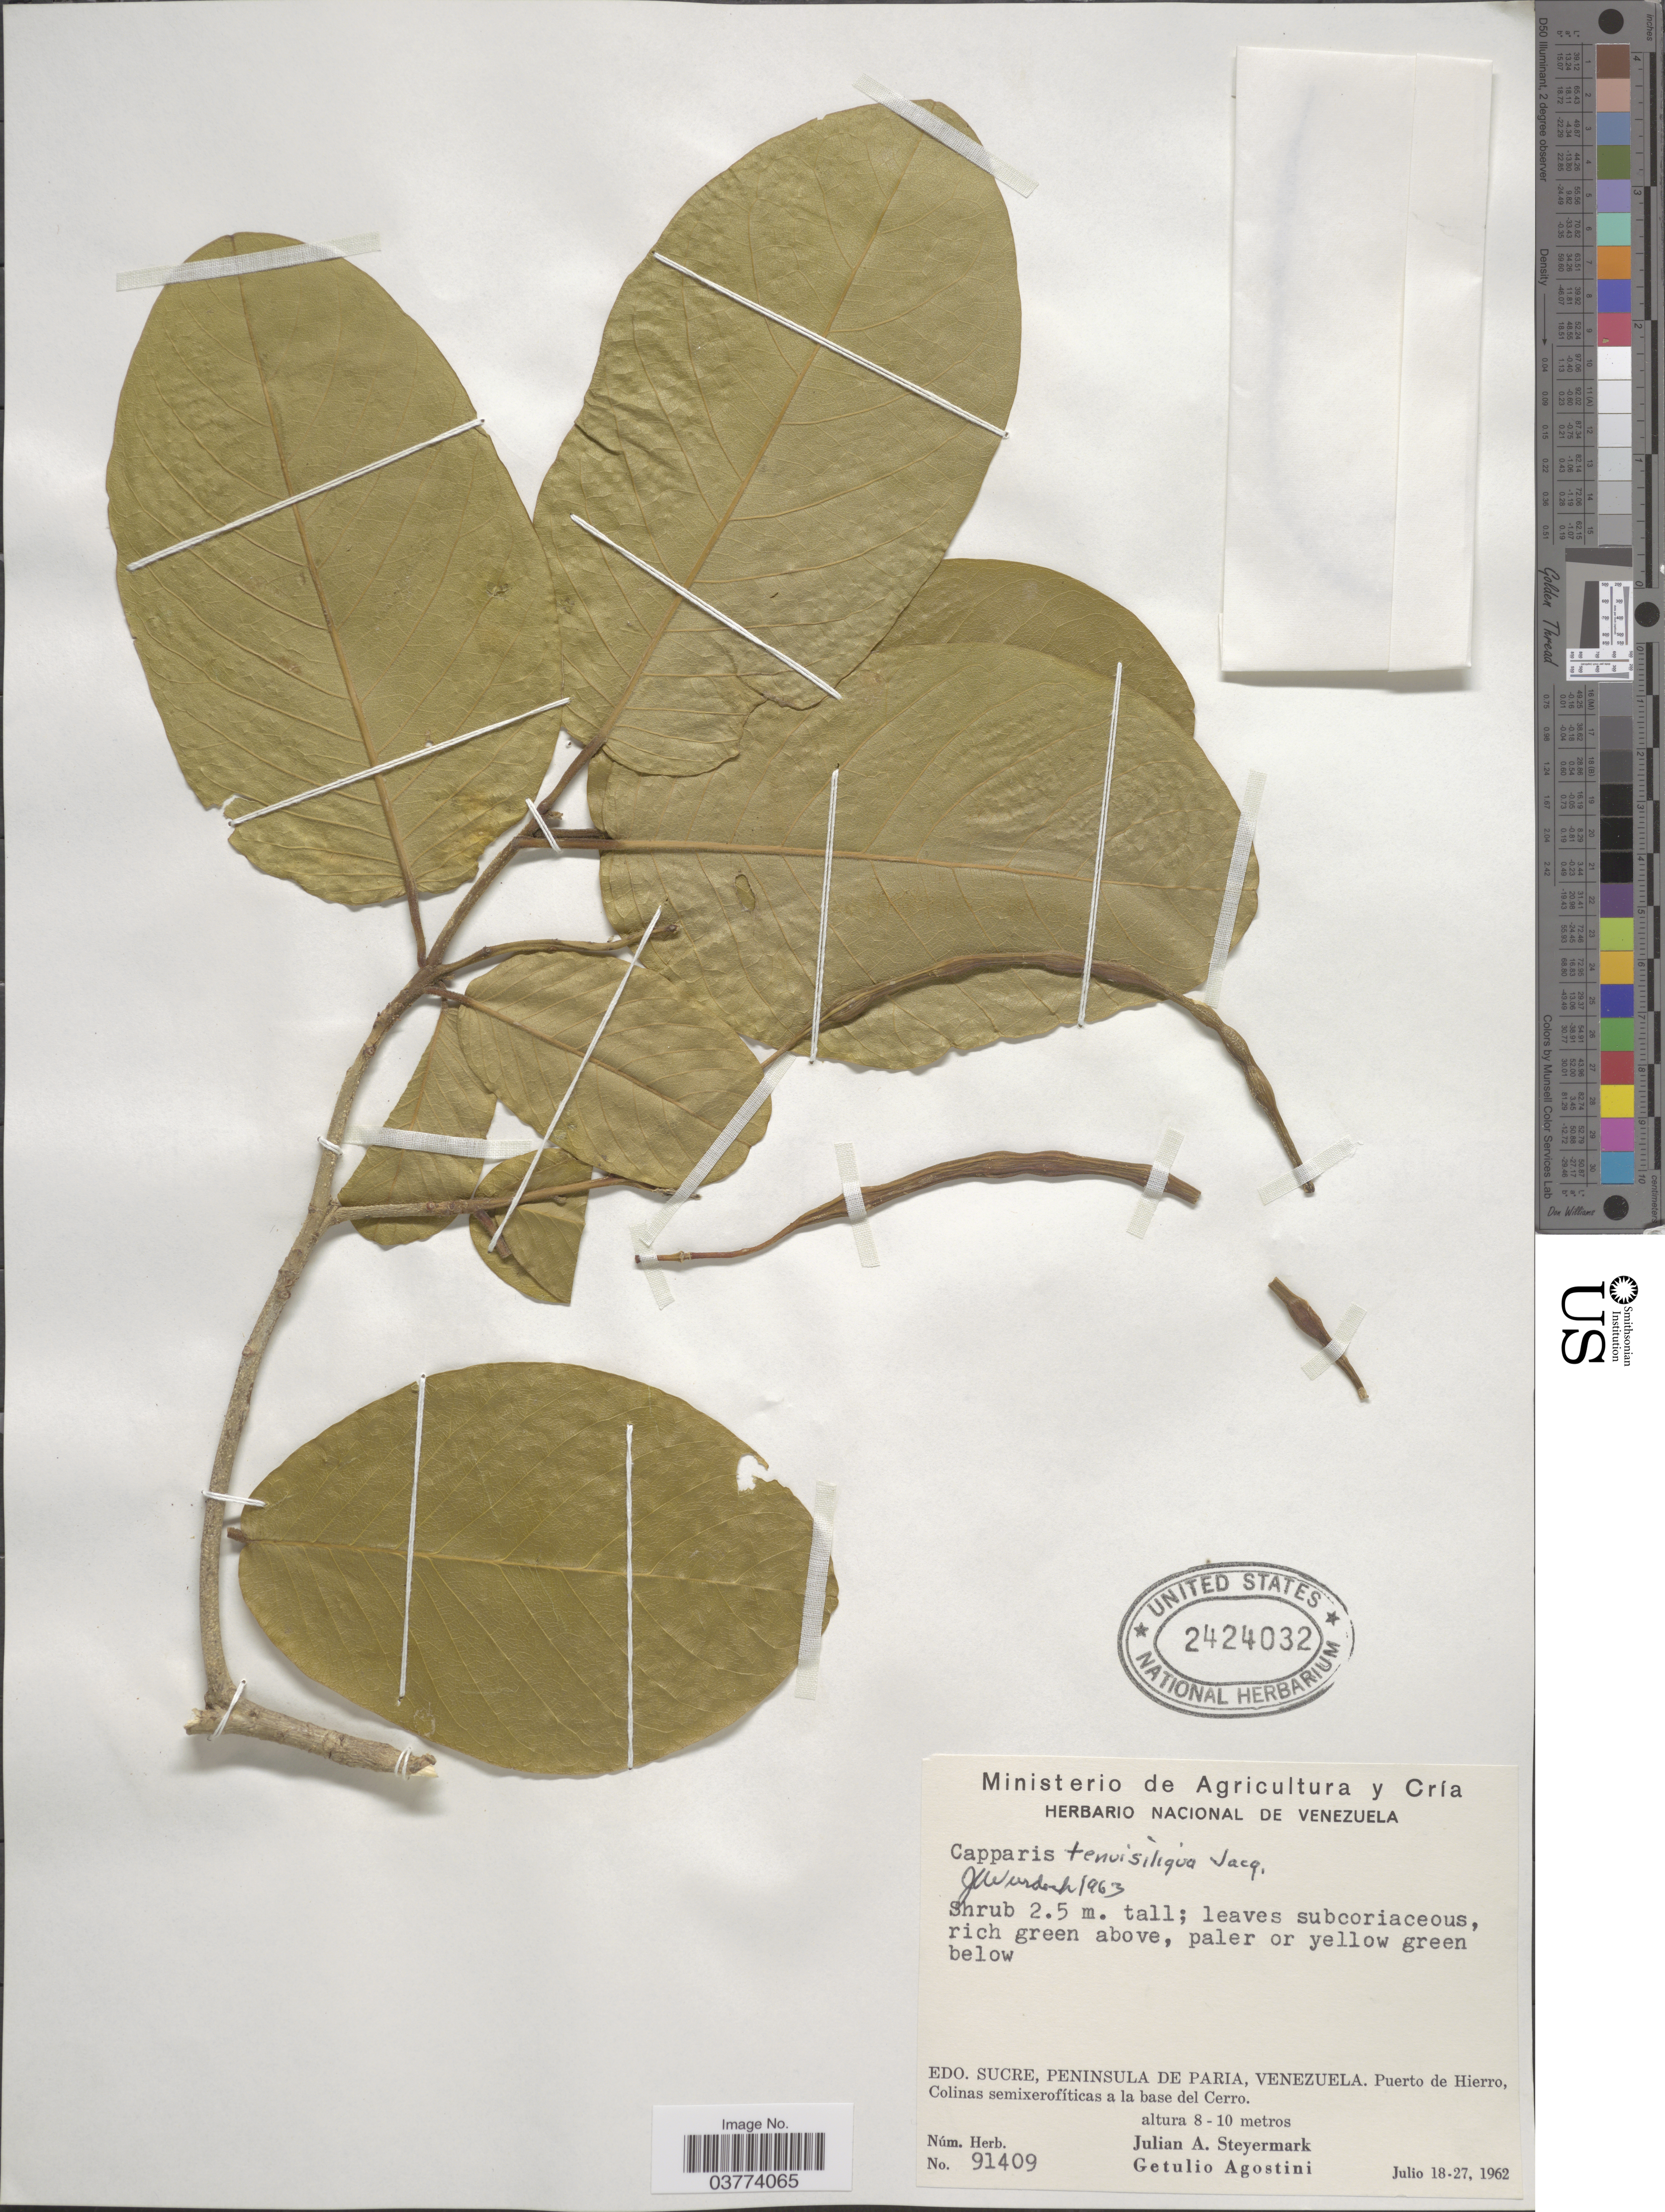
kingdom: Plantae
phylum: Tracheophyta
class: Magnoliopsida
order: Brassicales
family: Capparaceae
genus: Monilicarpa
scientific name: Monilicarpa tenuisiliqua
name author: (Jacq.) Cornejo & Iltis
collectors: J. Steyermark & G. Agostini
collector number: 91409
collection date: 1962-07-18/1962-07-27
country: Venezuela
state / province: Sucre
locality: Peninsula de Paria. Puerto de Hierro, Colinas semixerofíticas a la base del Cerro.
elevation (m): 8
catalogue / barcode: US 2424032